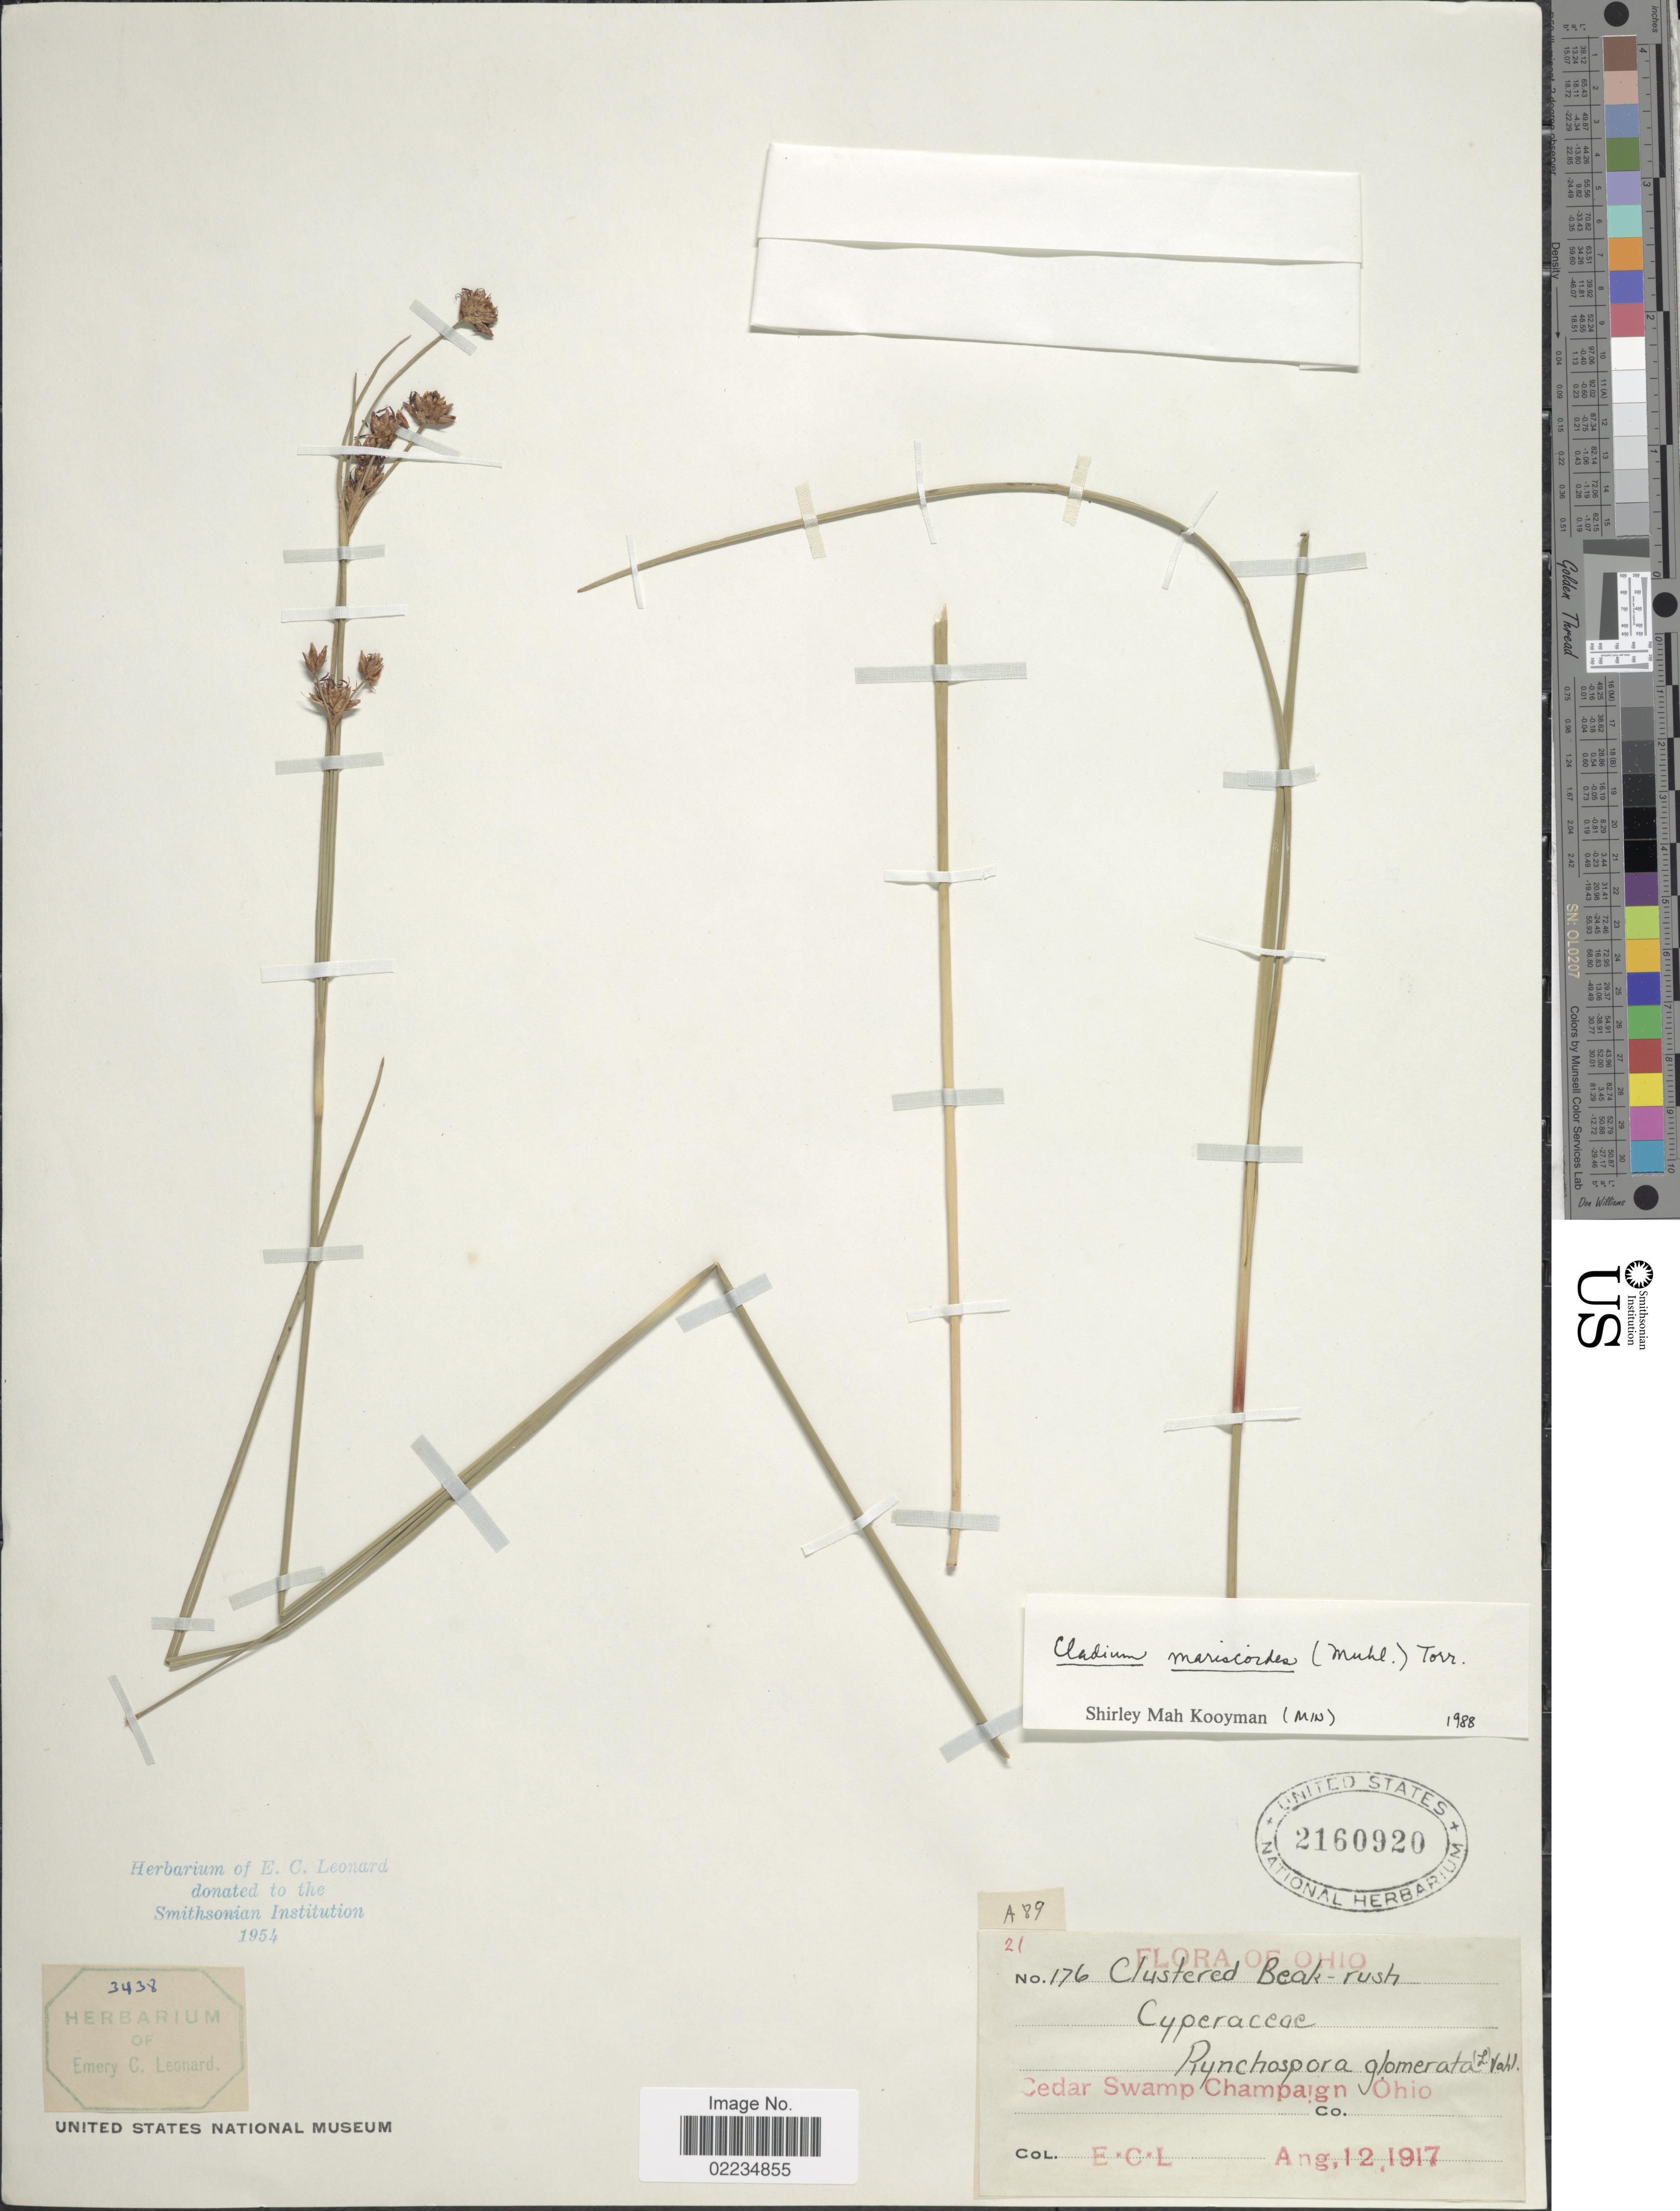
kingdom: Plantae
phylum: Tracheophyta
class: Liliopsida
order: Poales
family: Cyperaceae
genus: Cladium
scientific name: Cladium mariscoides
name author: (Muhl.) Torr.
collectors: E. C. Leonard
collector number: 176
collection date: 1917-08-12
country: United States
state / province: Ohio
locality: Cedar Swamp Champaign, Ohio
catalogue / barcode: US 2160920